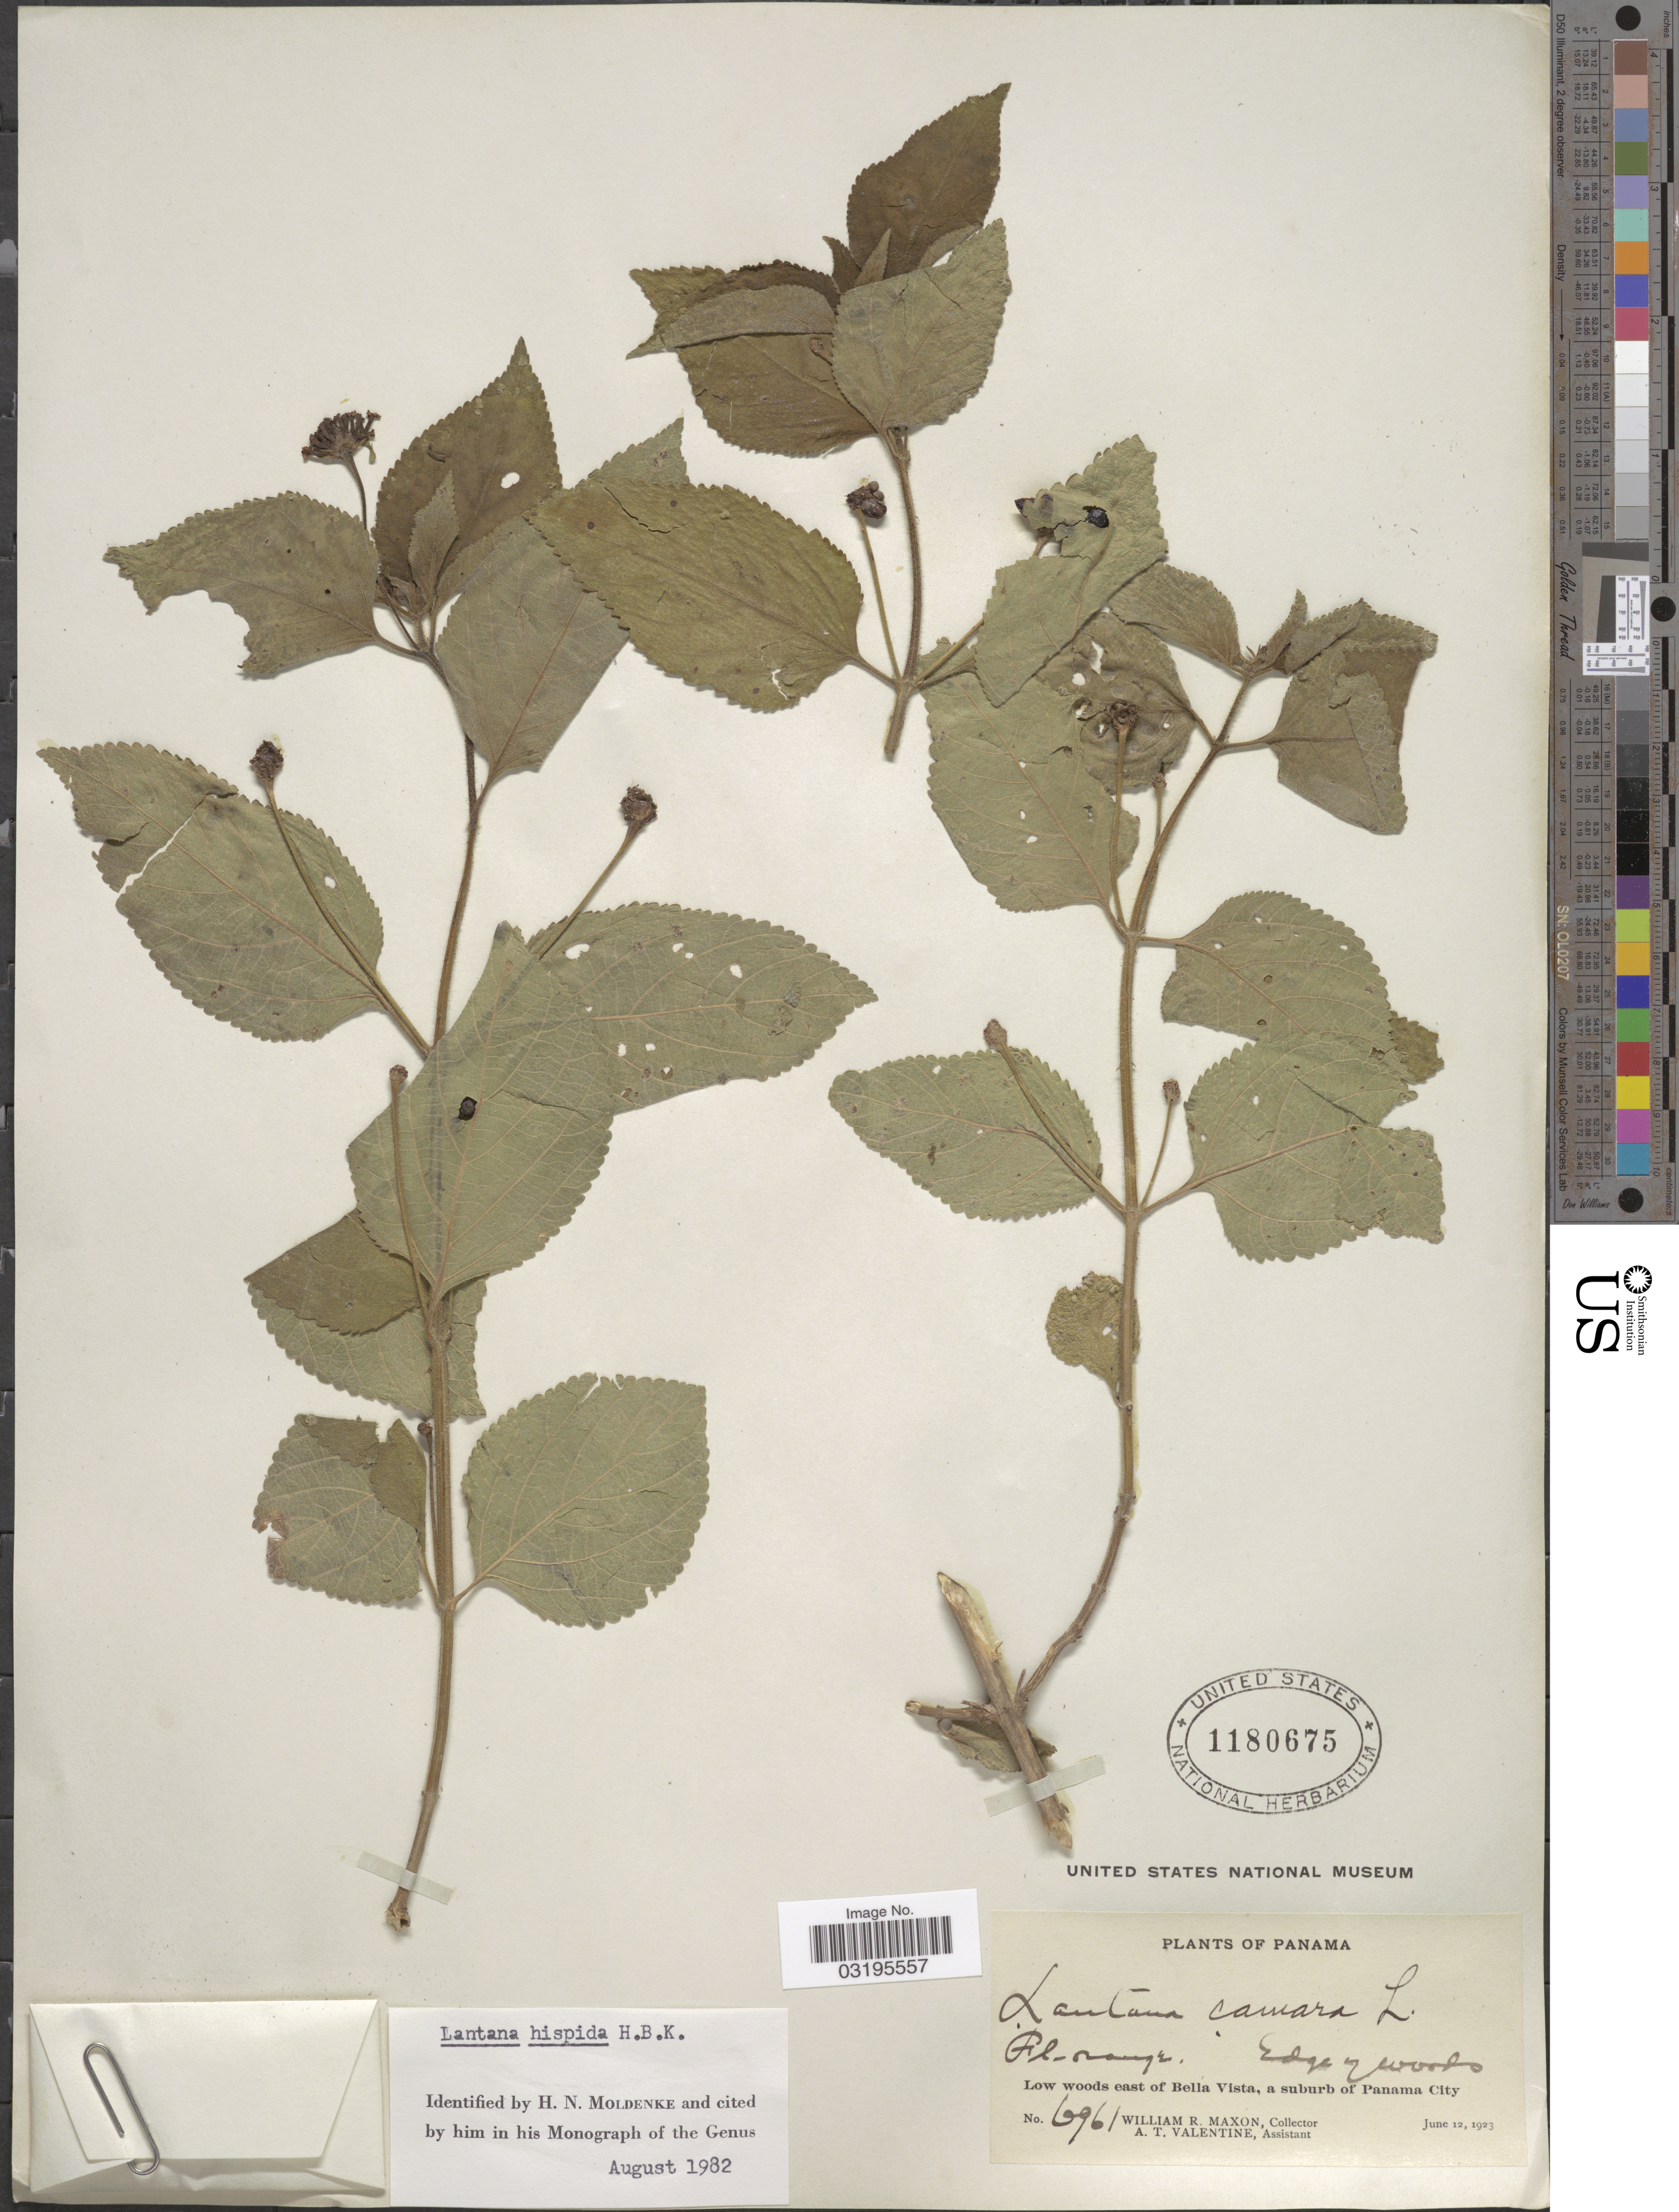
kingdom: Plantae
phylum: Tracheophyta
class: Magnoliopsida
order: Lamiales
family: Verbenaceae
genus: Lantana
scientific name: Lantana hispida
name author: Kunth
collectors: W. R. Maxon & A. Valentine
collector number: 6961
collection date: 1923-06-12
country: Panama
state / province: Panamá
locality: Low woods east of Bella Vista, a suburb of Panama City.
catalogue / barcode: US 1180675